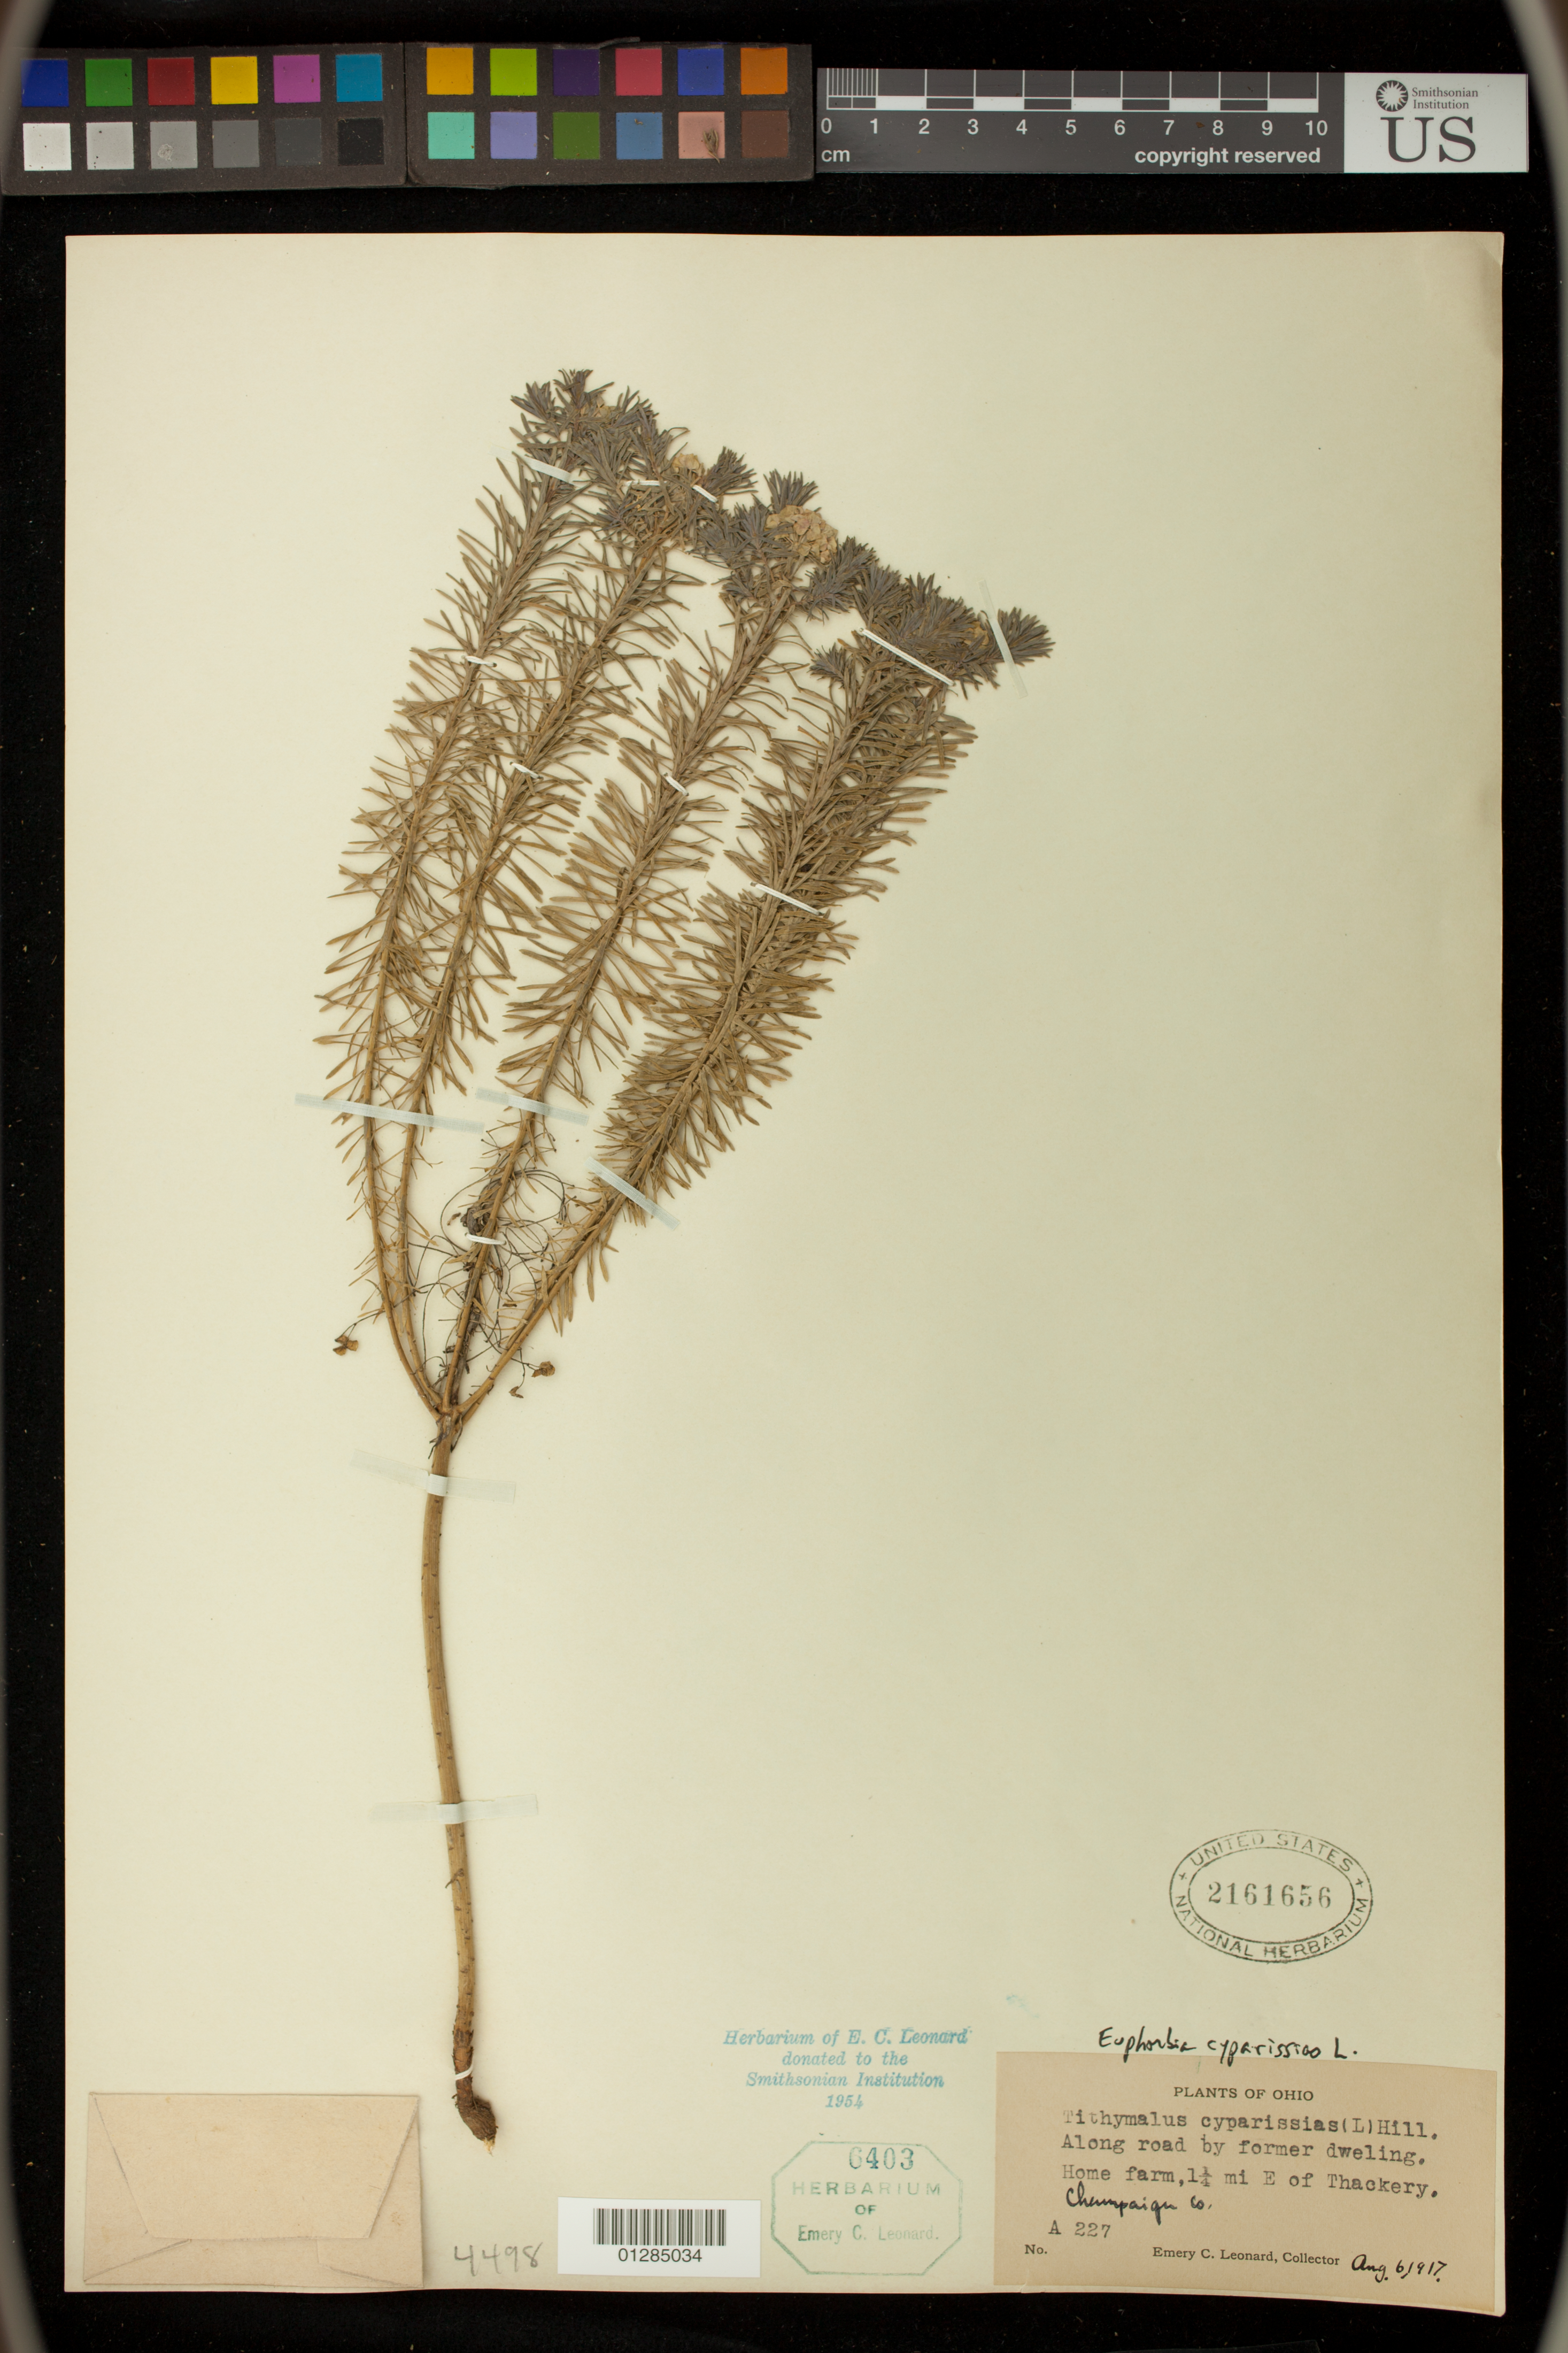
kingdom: Plantae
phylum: Tracheophyta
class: Magnoliopsida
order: Malpighiales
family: Euphorbiaceae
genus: Euphorbia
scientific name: Euphorbia cyparissias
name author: L.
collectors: E. C. Leonard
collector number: A227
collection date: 1917-08-06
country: United States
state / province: Ohio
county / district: Champaign County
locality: Along road by former dweling. Home farm, 1 1/4 mi E of Thackery.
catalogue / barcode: US 2161656